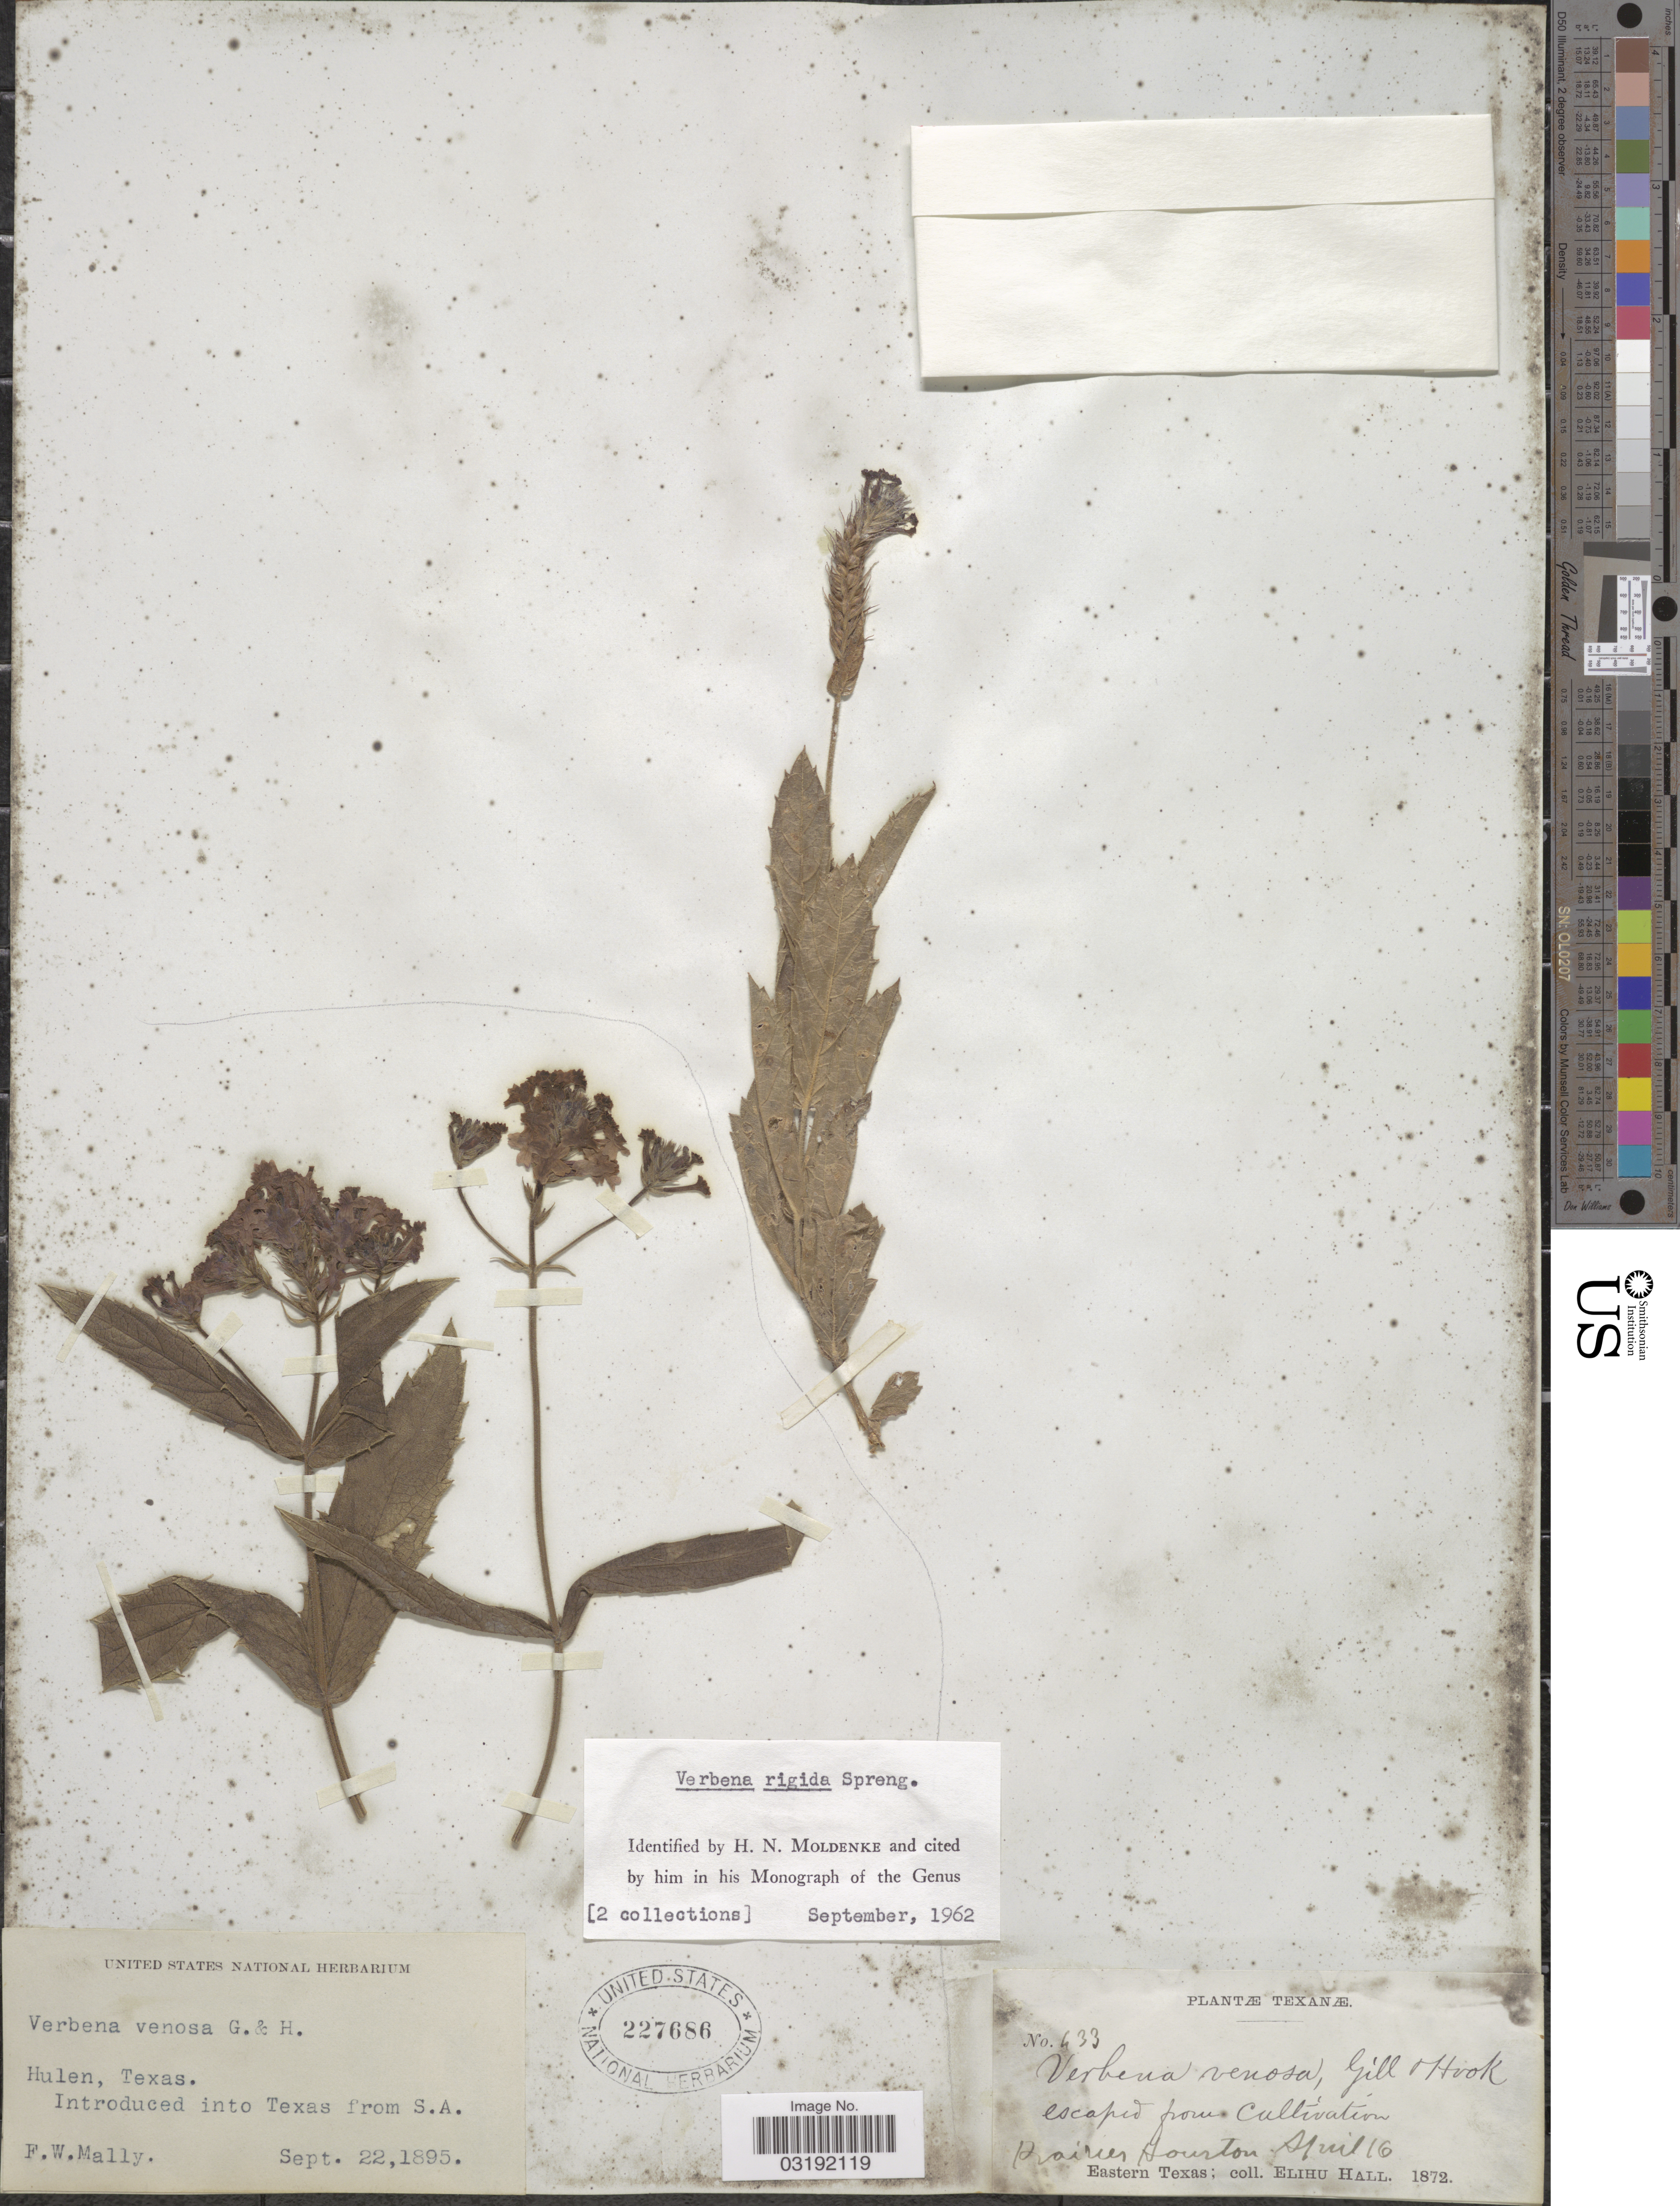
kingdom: Plantae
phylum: Tracheophyta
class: Magnoliopsida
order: Lamiales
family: Verbenaceae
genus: Verbena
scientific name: Verbena rigida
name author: Spreng.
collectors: E. Hall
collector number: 433*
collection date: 1872-04-16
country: United States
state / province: Texas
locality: Prairies Houston.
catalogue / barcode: US 227686-2